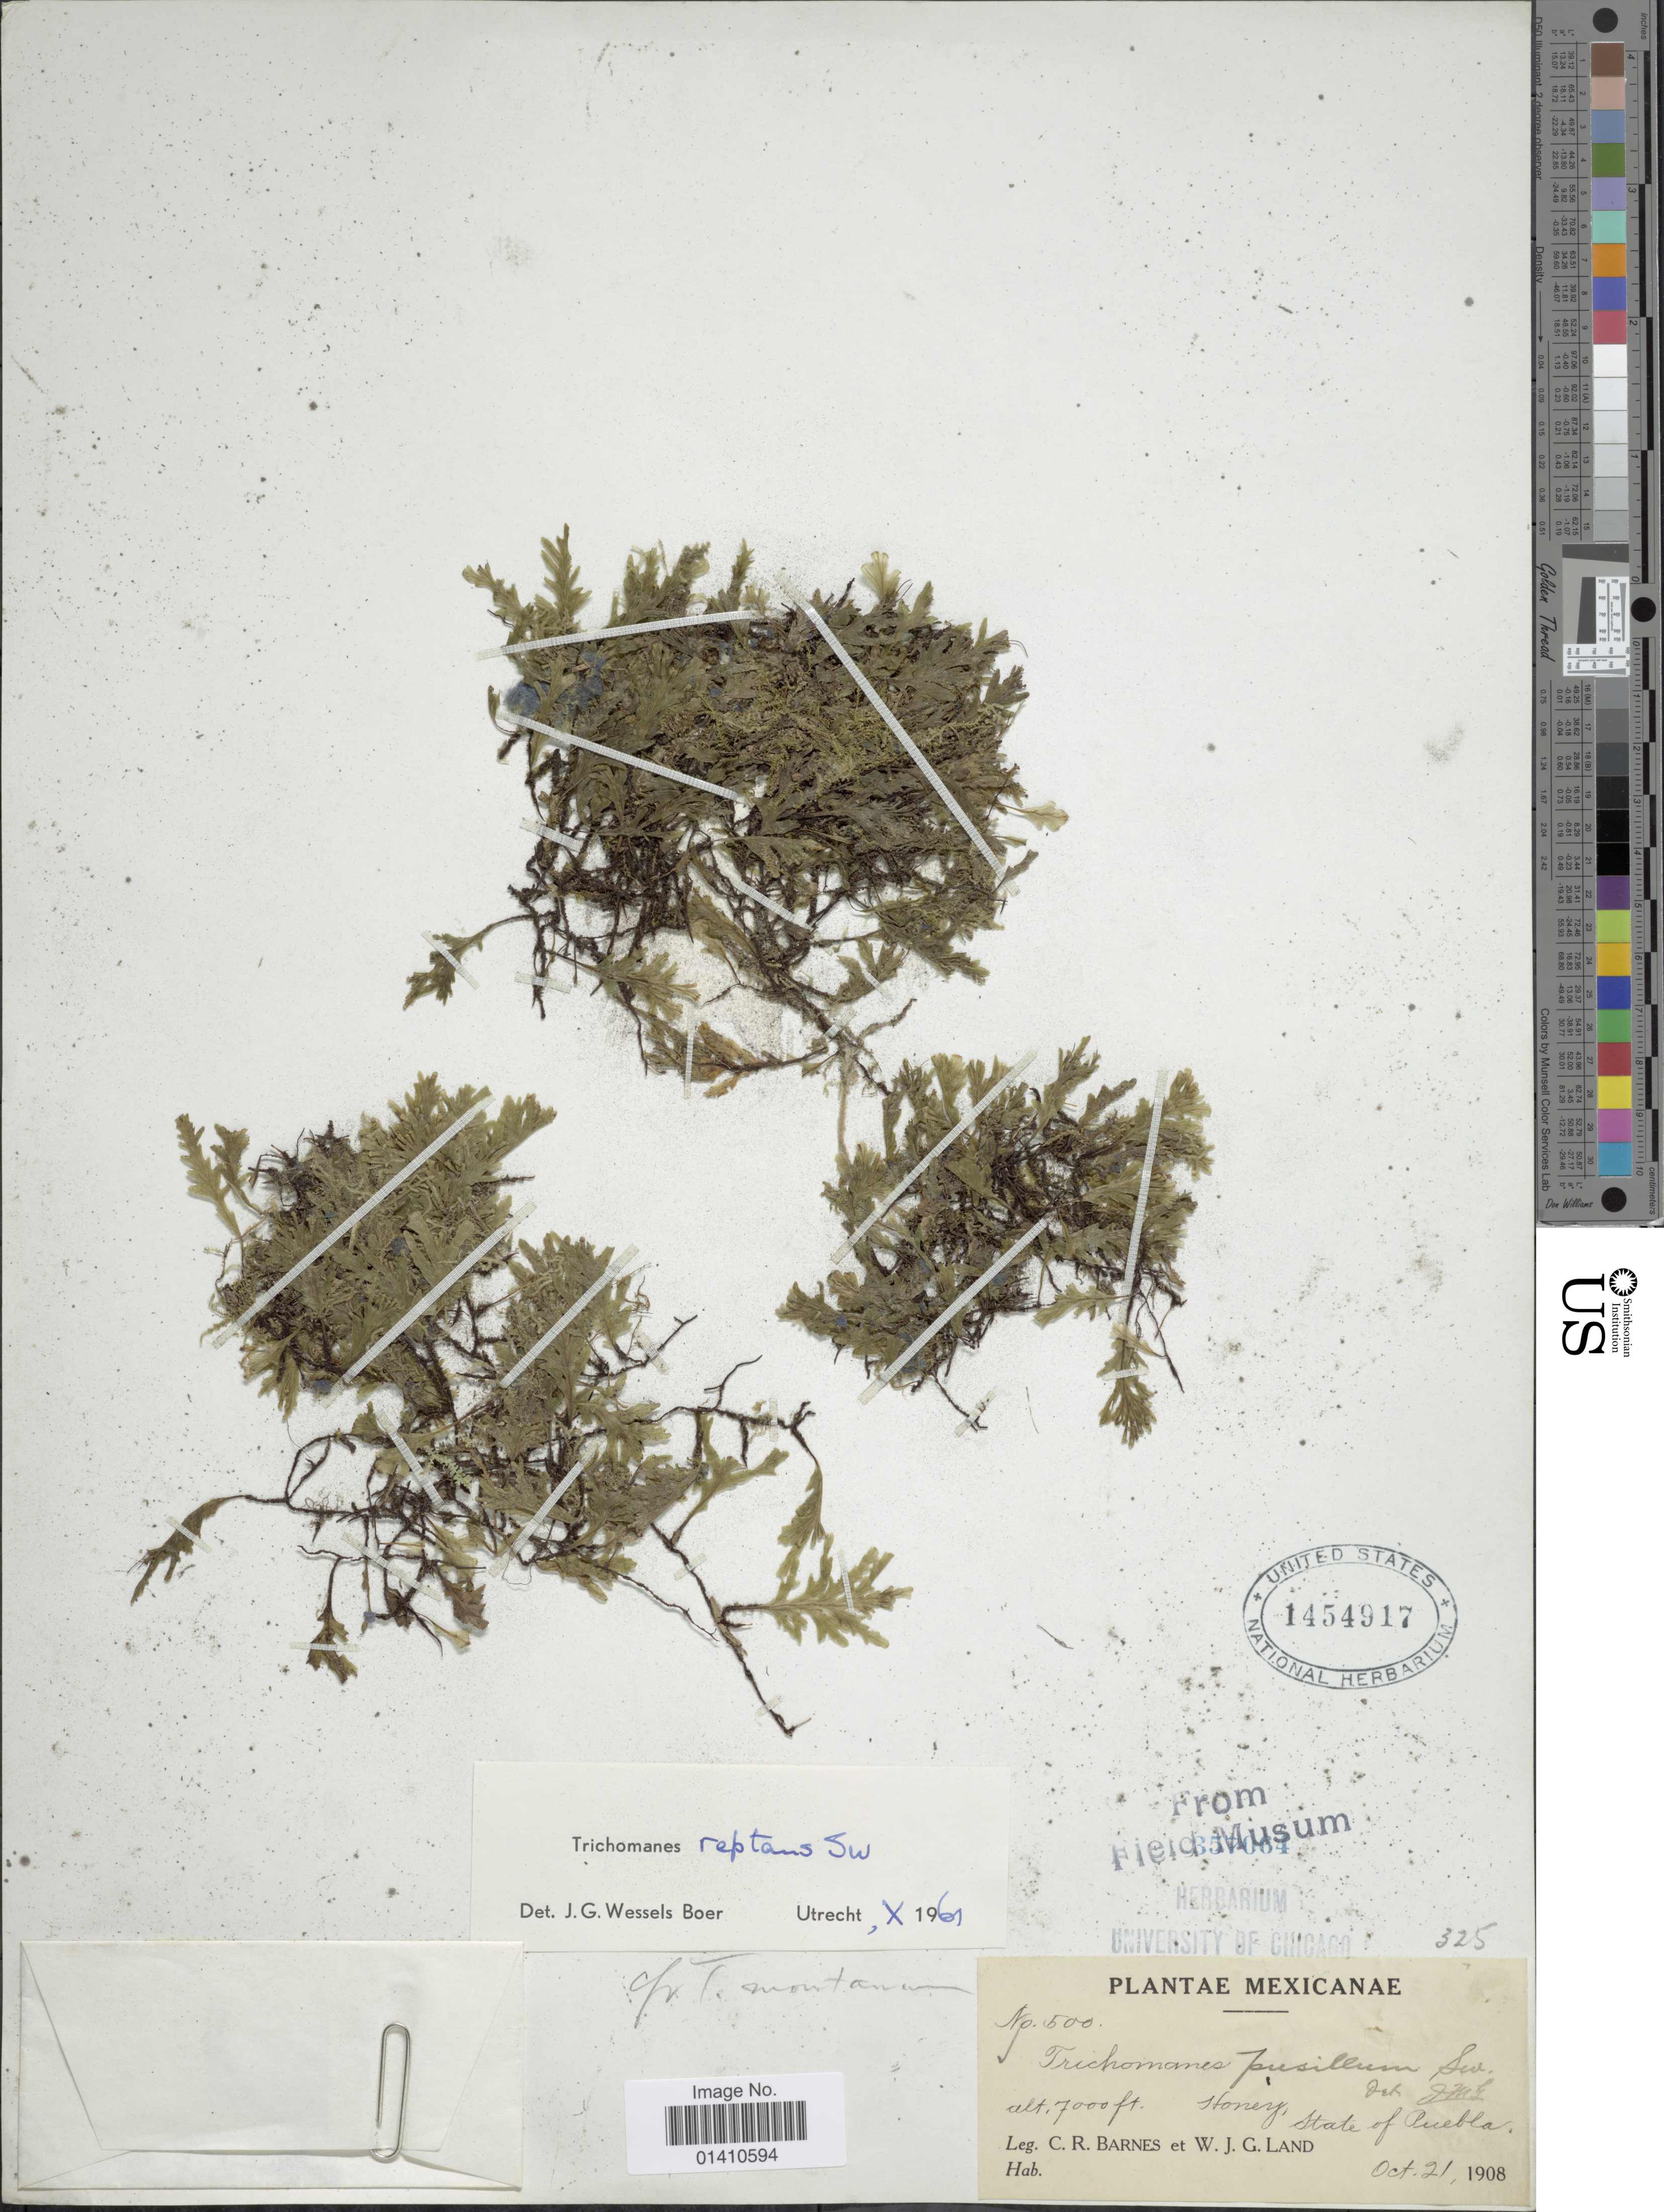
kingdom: Plantae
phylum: Tracheophyta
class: Polypodiopsida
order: Hymenophyllales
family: Hymenophyllaceae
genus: Didymoglossum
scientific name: Didymoglossum reptans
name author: (Sw.) C. Presl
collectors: C. R. Barnes & W. J. G. Land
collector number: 500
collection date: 1908-10-21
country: Mexico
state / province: Puebla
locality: Honey, State of Puebla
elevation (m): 2134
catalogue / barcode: US 1454917